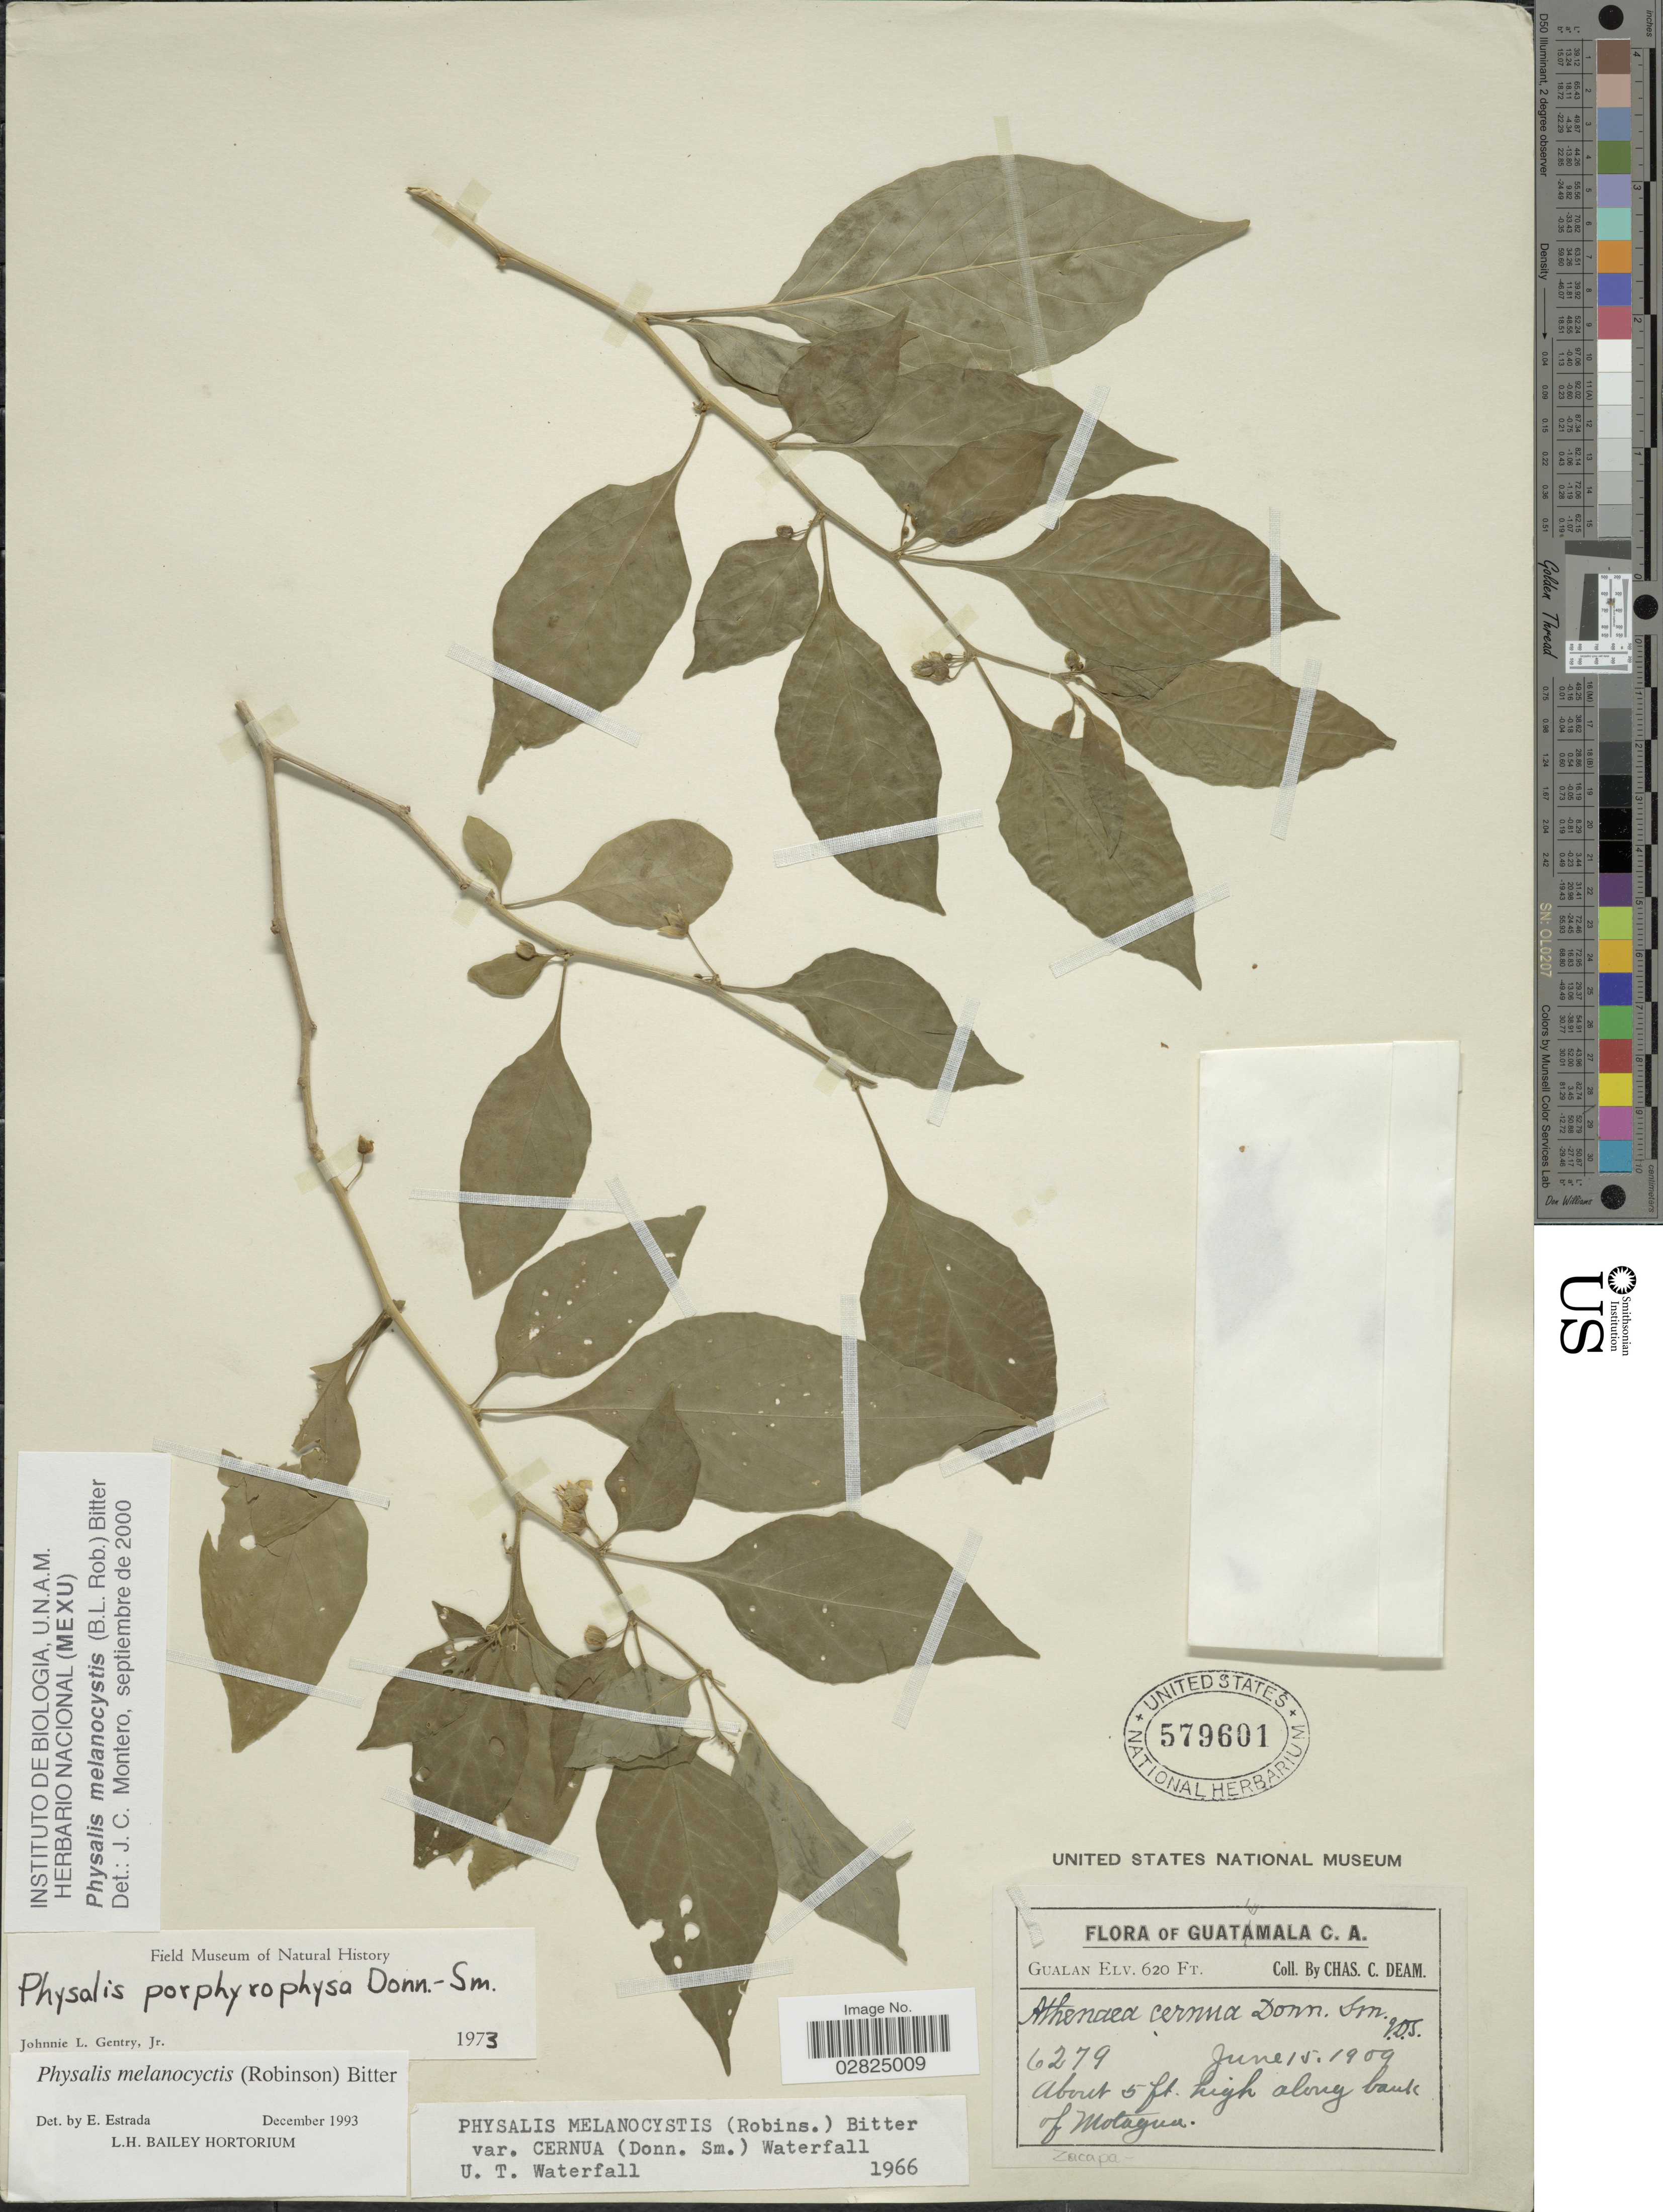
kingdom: Plantae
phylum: Tracheophyta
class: Magnoliopsida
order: Solanales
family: Solanaceae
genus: Physalis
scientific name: Physalis melanocystis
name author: (B.L. Rob.) Bitter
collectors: C. C. Deam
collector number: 6279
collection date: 1909-06-15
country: Guatemala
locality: Gualan, along bank of Motagua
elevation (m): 189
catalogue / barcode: US 579601